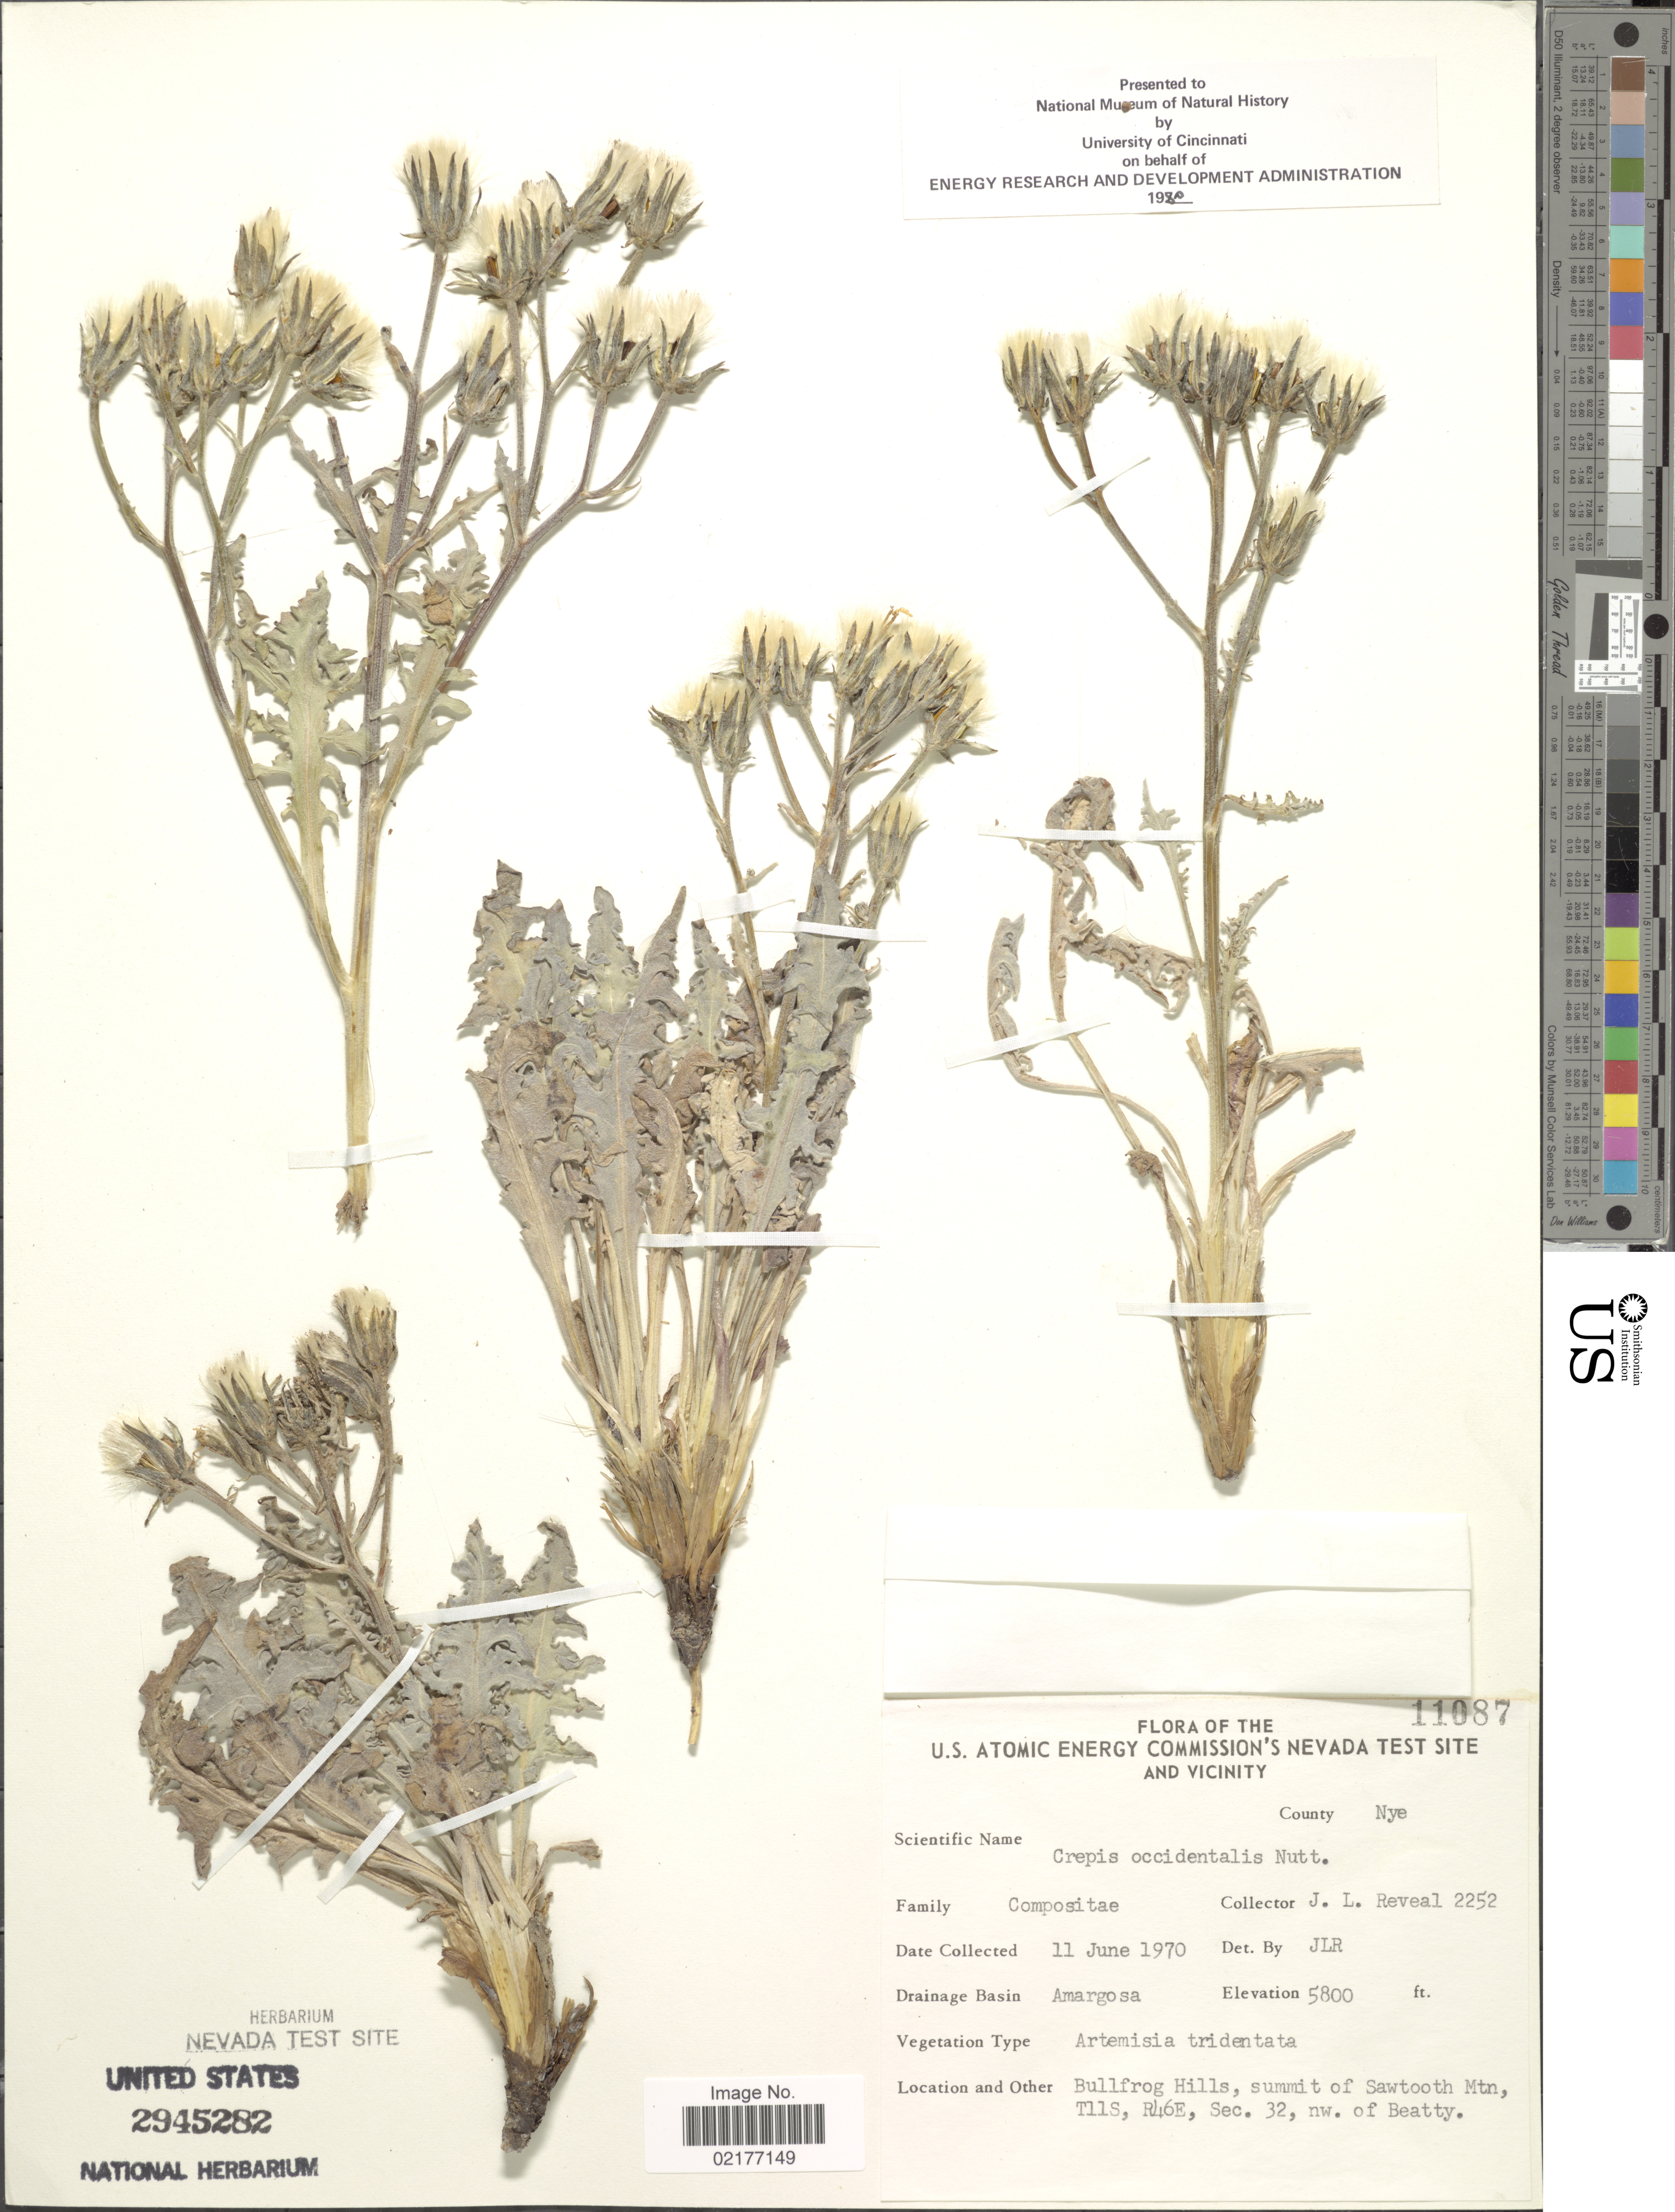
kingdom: Plantae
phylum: Tracheophyta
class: Magnoliopsida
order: Asterales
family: Asteraceae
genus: Crepis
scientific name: Crepis occidentalis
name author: Nutt.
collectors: J. L. Reveal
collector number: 2252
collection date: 1970-06-11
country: United States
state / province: Nevada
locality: U.S. Atomic Energy Commission's Nevada Test Site and Vicinity, County Nye, Drainage Basin Amargosa, Bullforg Hills, summit of Sawtooth Mtn, T11S, R46E, Sec. 32 nw. of Beatty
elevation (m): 1768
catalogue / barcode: US 29452582